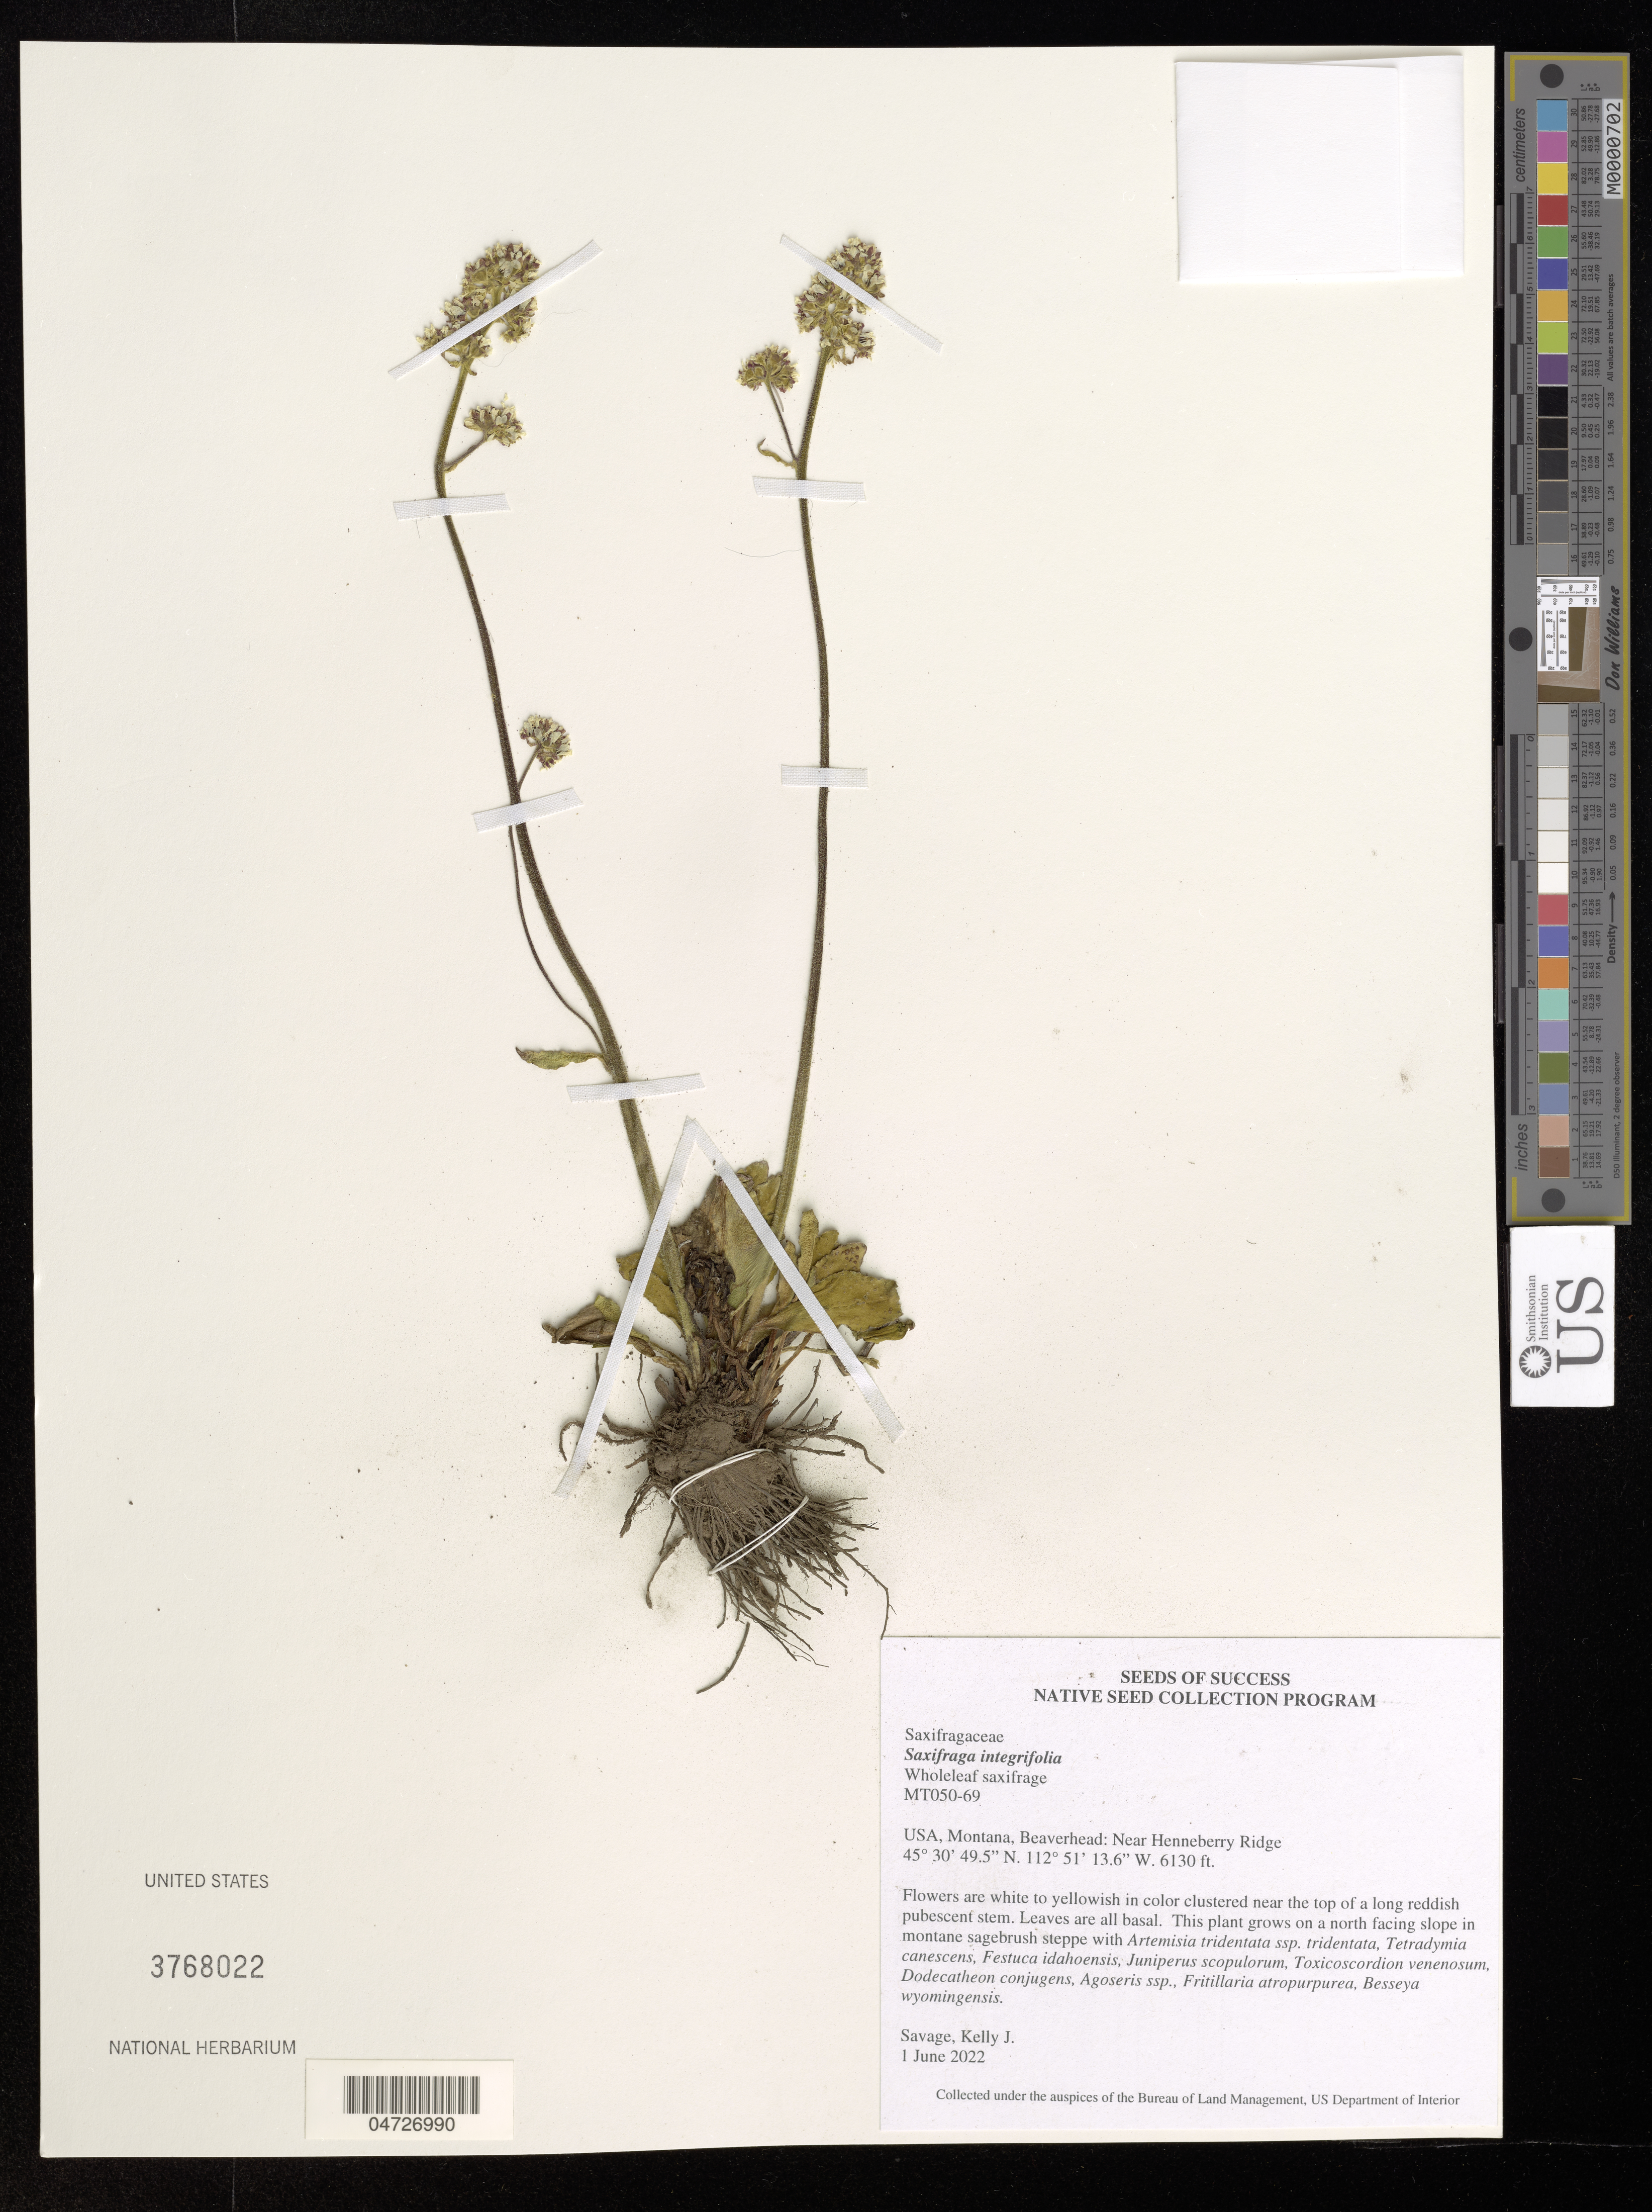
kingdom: Plantae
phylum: Tracheophyta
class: Magnoliopsida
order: Saxifragales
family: Saxifragaceae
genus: Saxifraga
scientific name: Saxifraga integrifolia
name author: Hook.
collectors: K. Savage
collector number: MT050-69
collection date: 2022-06-01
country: Bulgaria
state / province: Montana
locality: Beaverhead: Near Henneberry Ridge.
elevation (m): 1868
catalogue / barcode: US 3768022